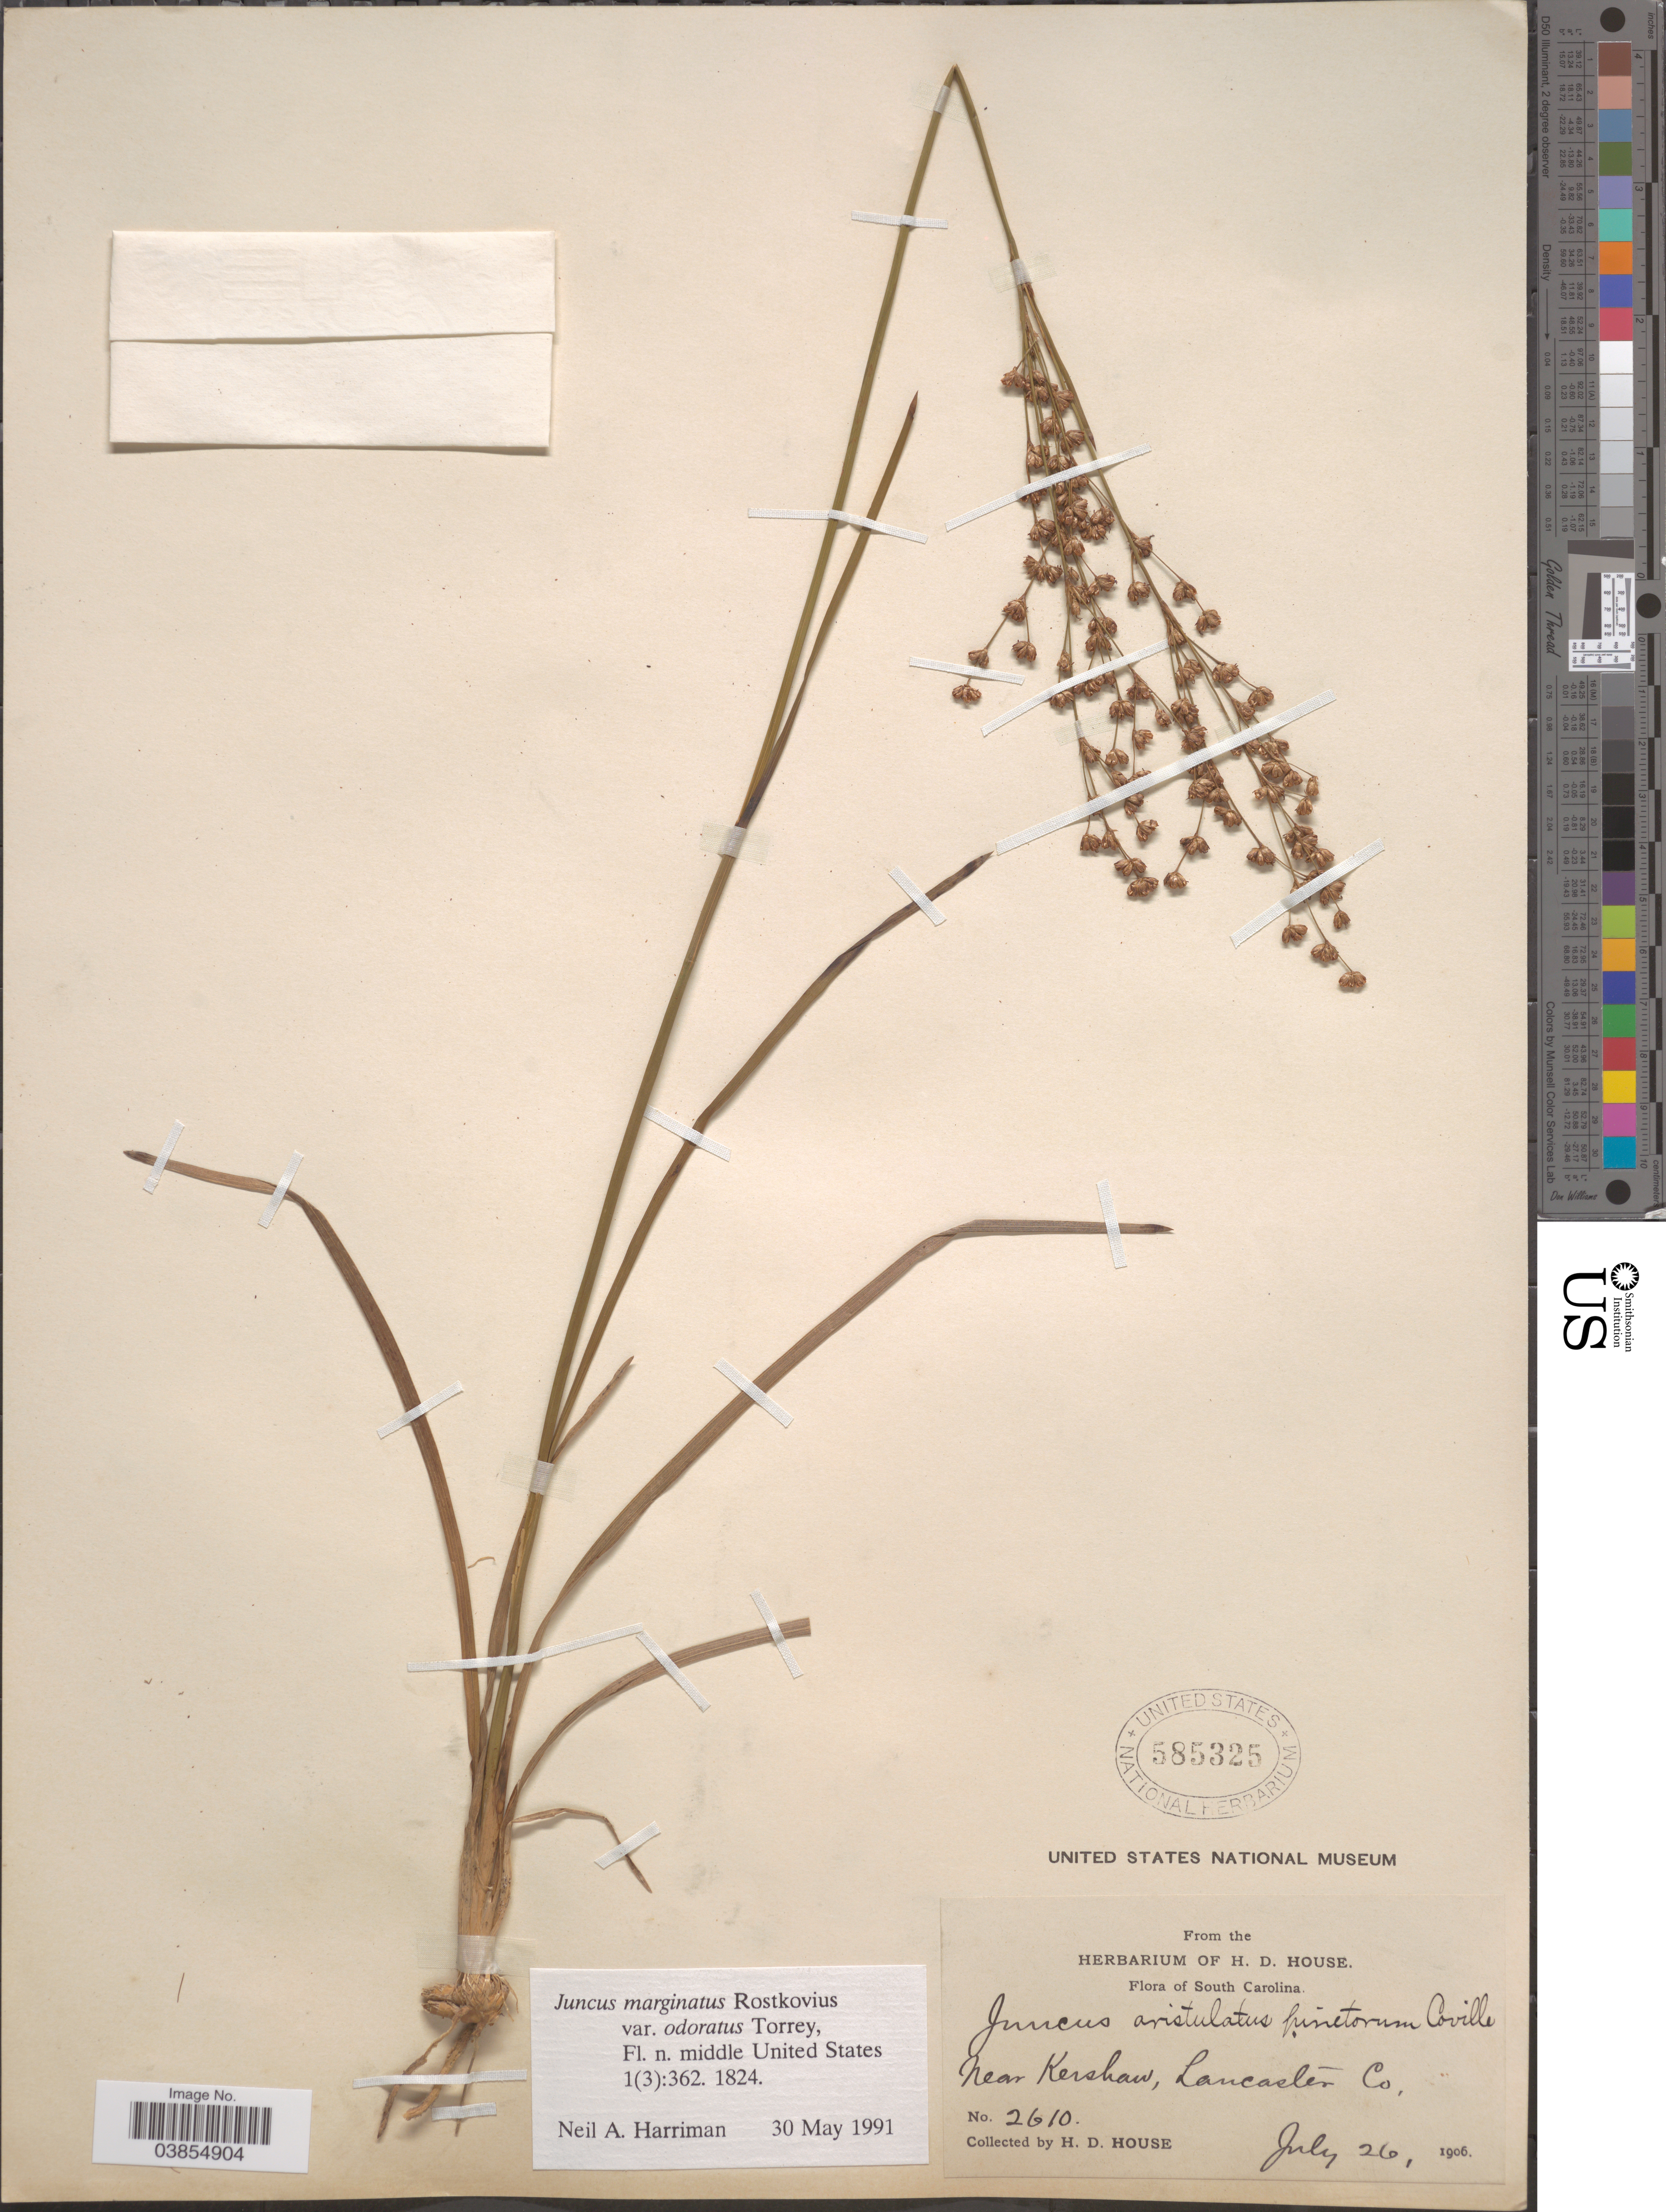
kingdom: Plantae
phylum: Tracheophyta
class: Liliopsida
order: Poales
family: Juncaceae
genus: Juncus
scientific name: Juncus marginatus var. odoratus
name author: Torr.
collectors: H. D. House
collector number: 2610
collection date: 1906-07-26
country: United States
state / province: South Carolina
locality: Near Kershaw, Lancaster Co.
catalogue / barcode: US 585325